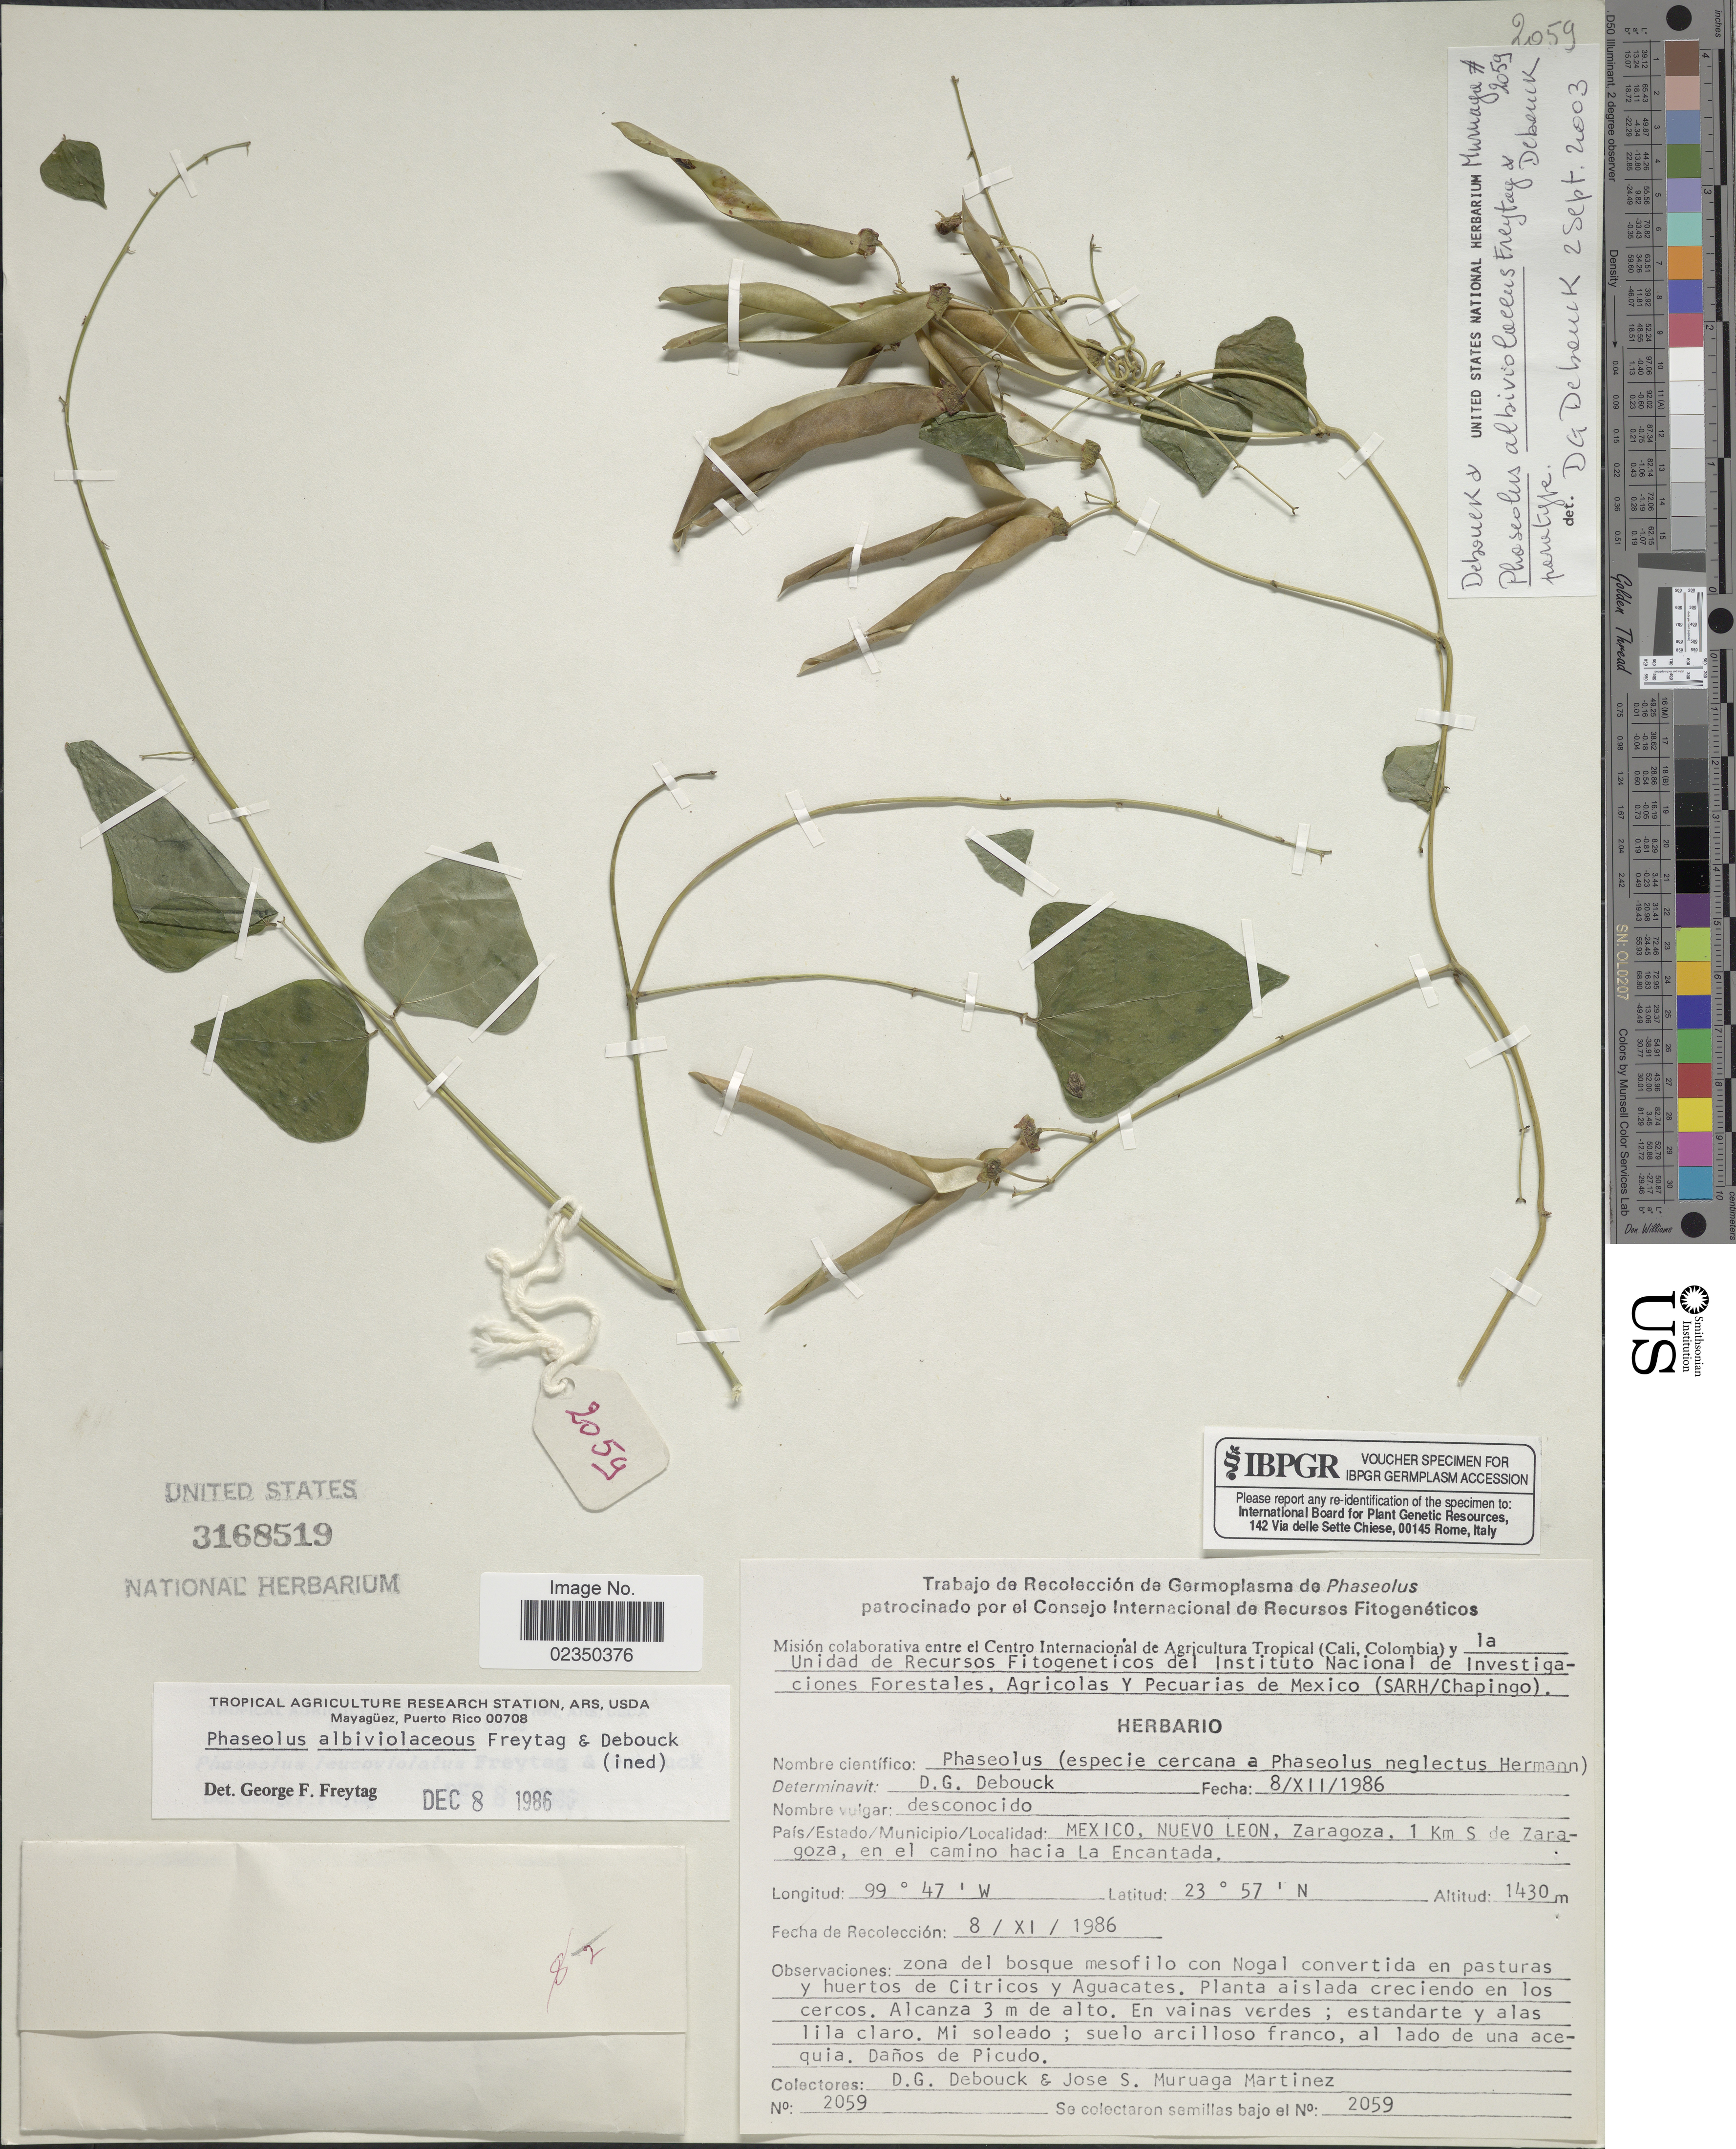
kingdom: Plantae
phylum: Tracheophyta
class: Magnoliopsida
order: Fabales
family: Fabaceae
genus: Phaseolus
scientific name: Phaseolus albiviolaceus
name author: Freytag & Debouck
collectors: D. Debouck & J. Muruaga Martinez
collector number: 2059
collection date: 1986-11-08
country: Mexico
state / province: Nuevo León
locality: Zaragoza, 1 Km S de Zaragoza, en el camino hacia la Encantada.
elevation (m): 1430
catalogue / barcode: US 3168519